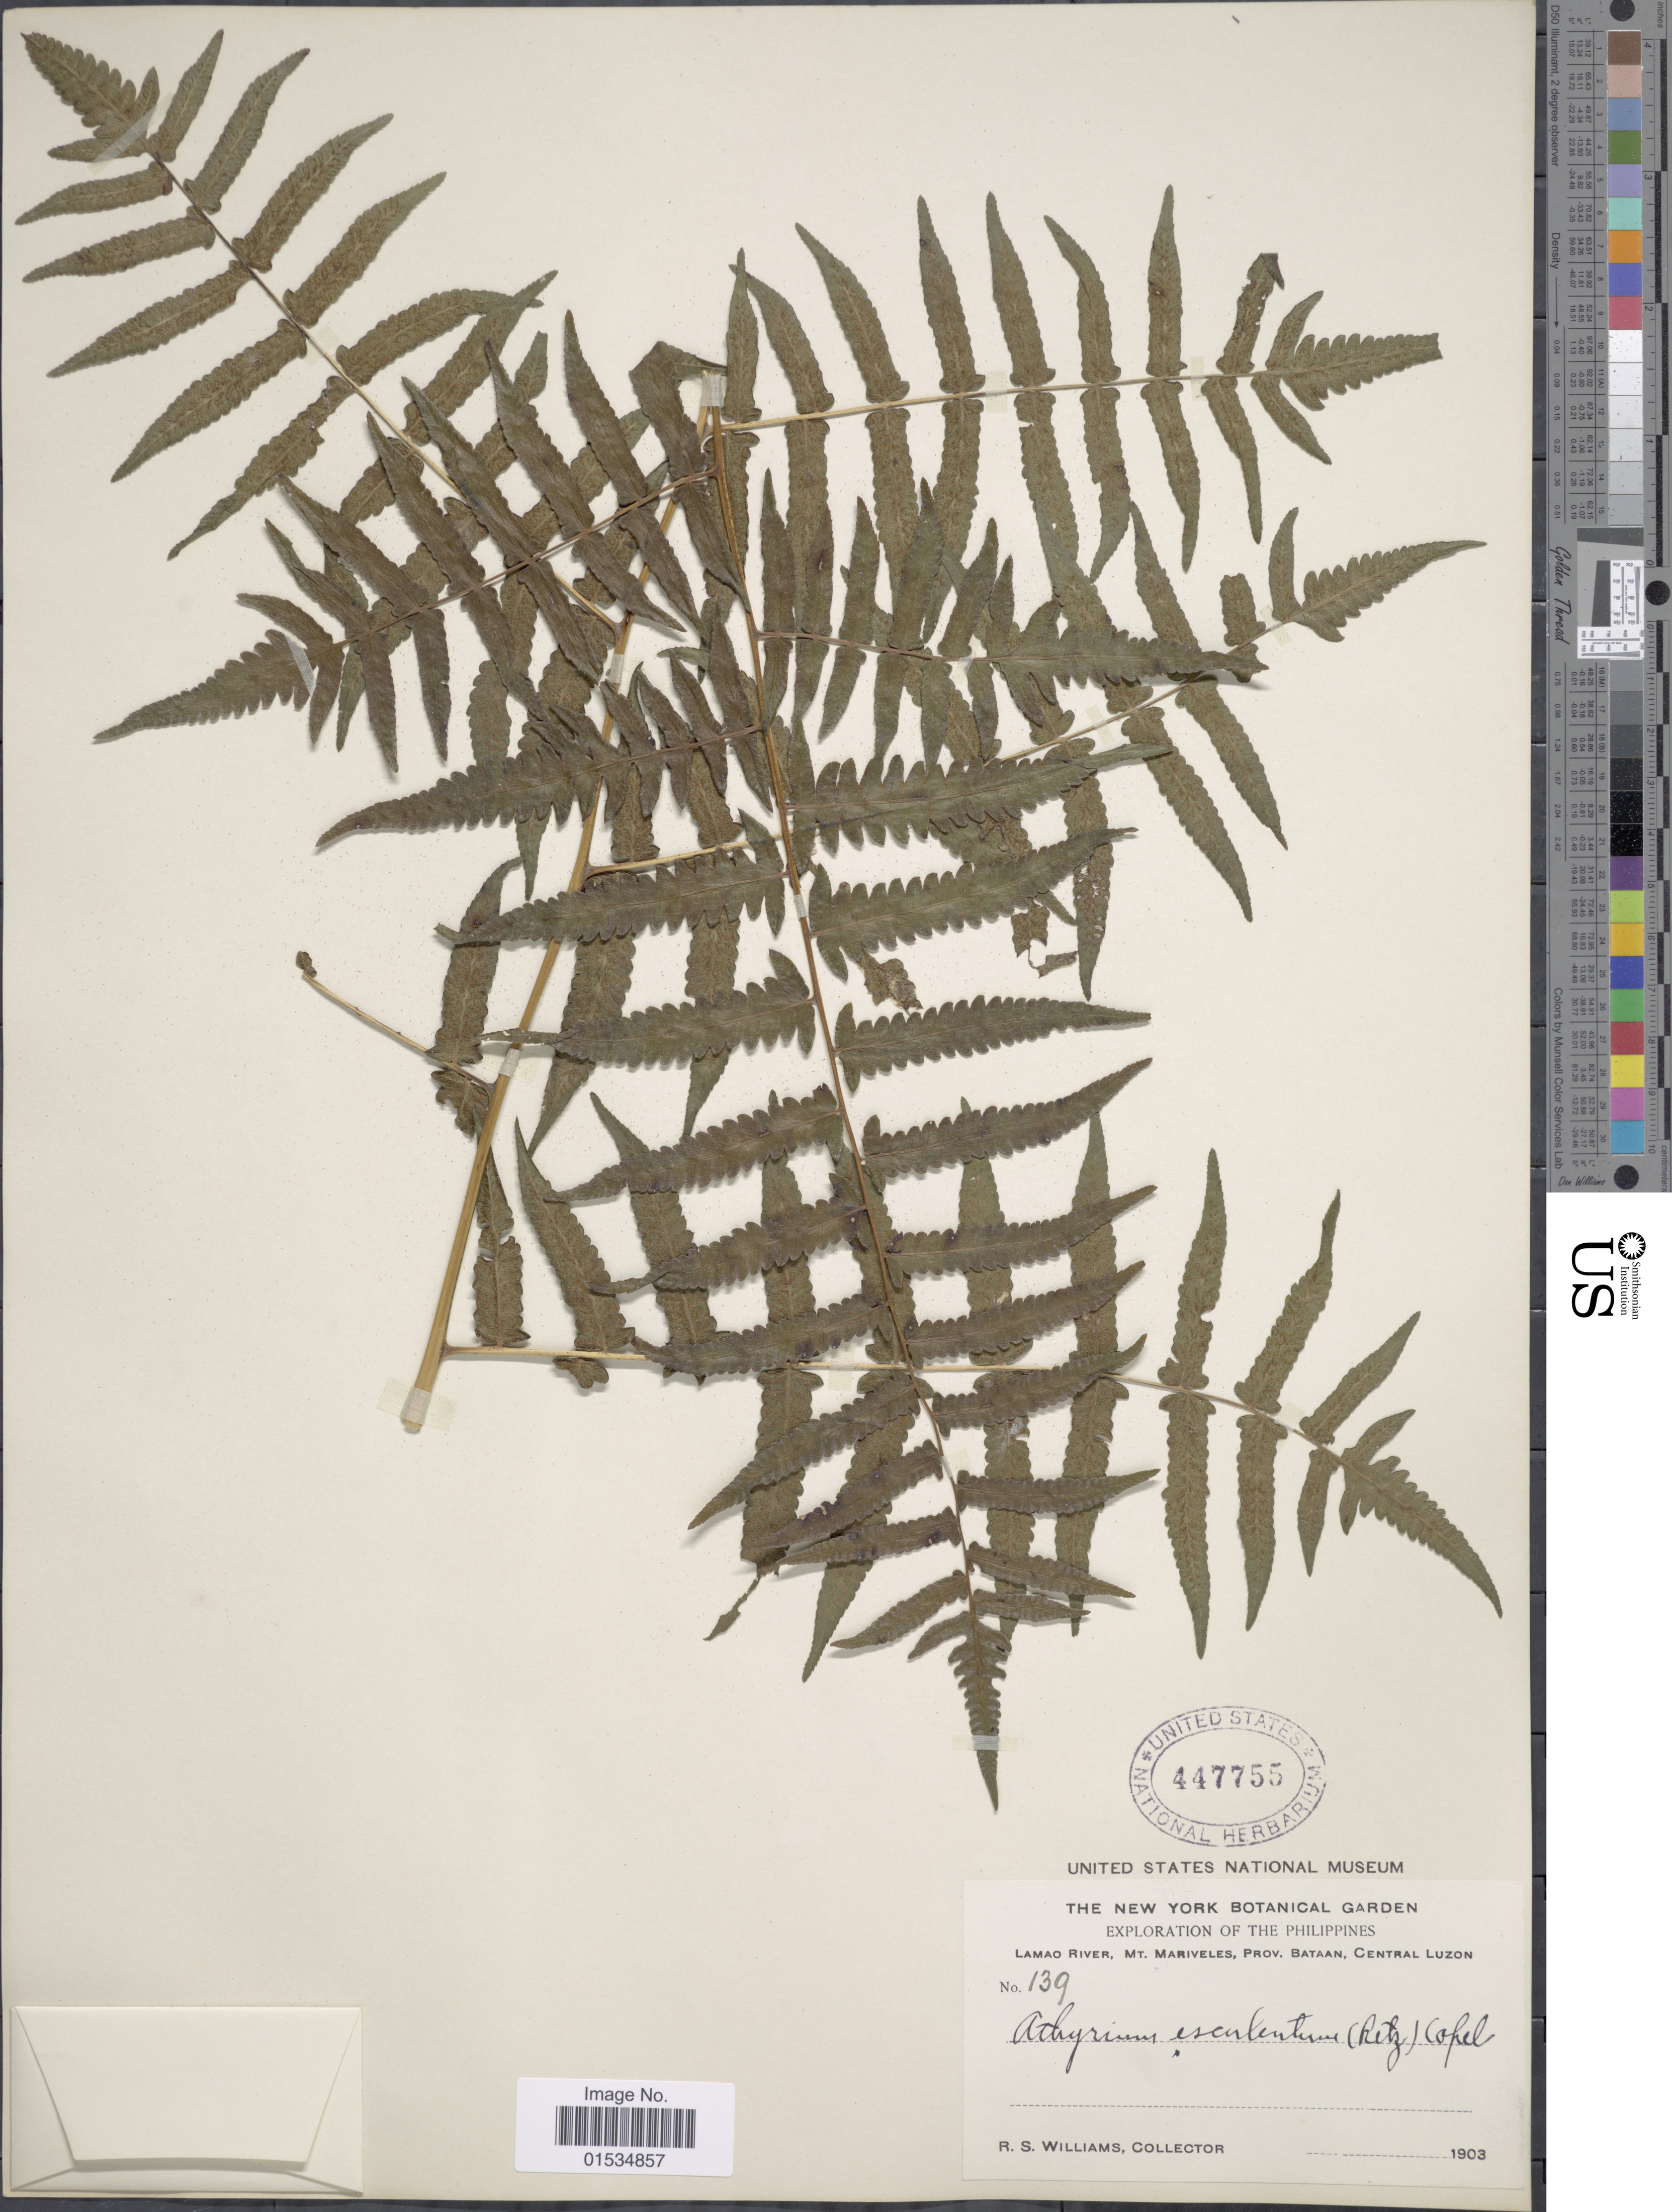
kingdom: Plantae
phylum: Tracheophyta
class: Polypodiopsida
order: Polypodiales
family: Athyriaceae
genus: Diplazium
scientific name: Diplazium esculentum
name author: (Retz.) Sw.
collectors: R. S. Williams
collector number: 139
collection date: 1903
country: Philippines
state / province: Central Luzon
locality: Lamao River, Mt. Mariveles, Prov. Bataan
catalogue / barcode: US 447755